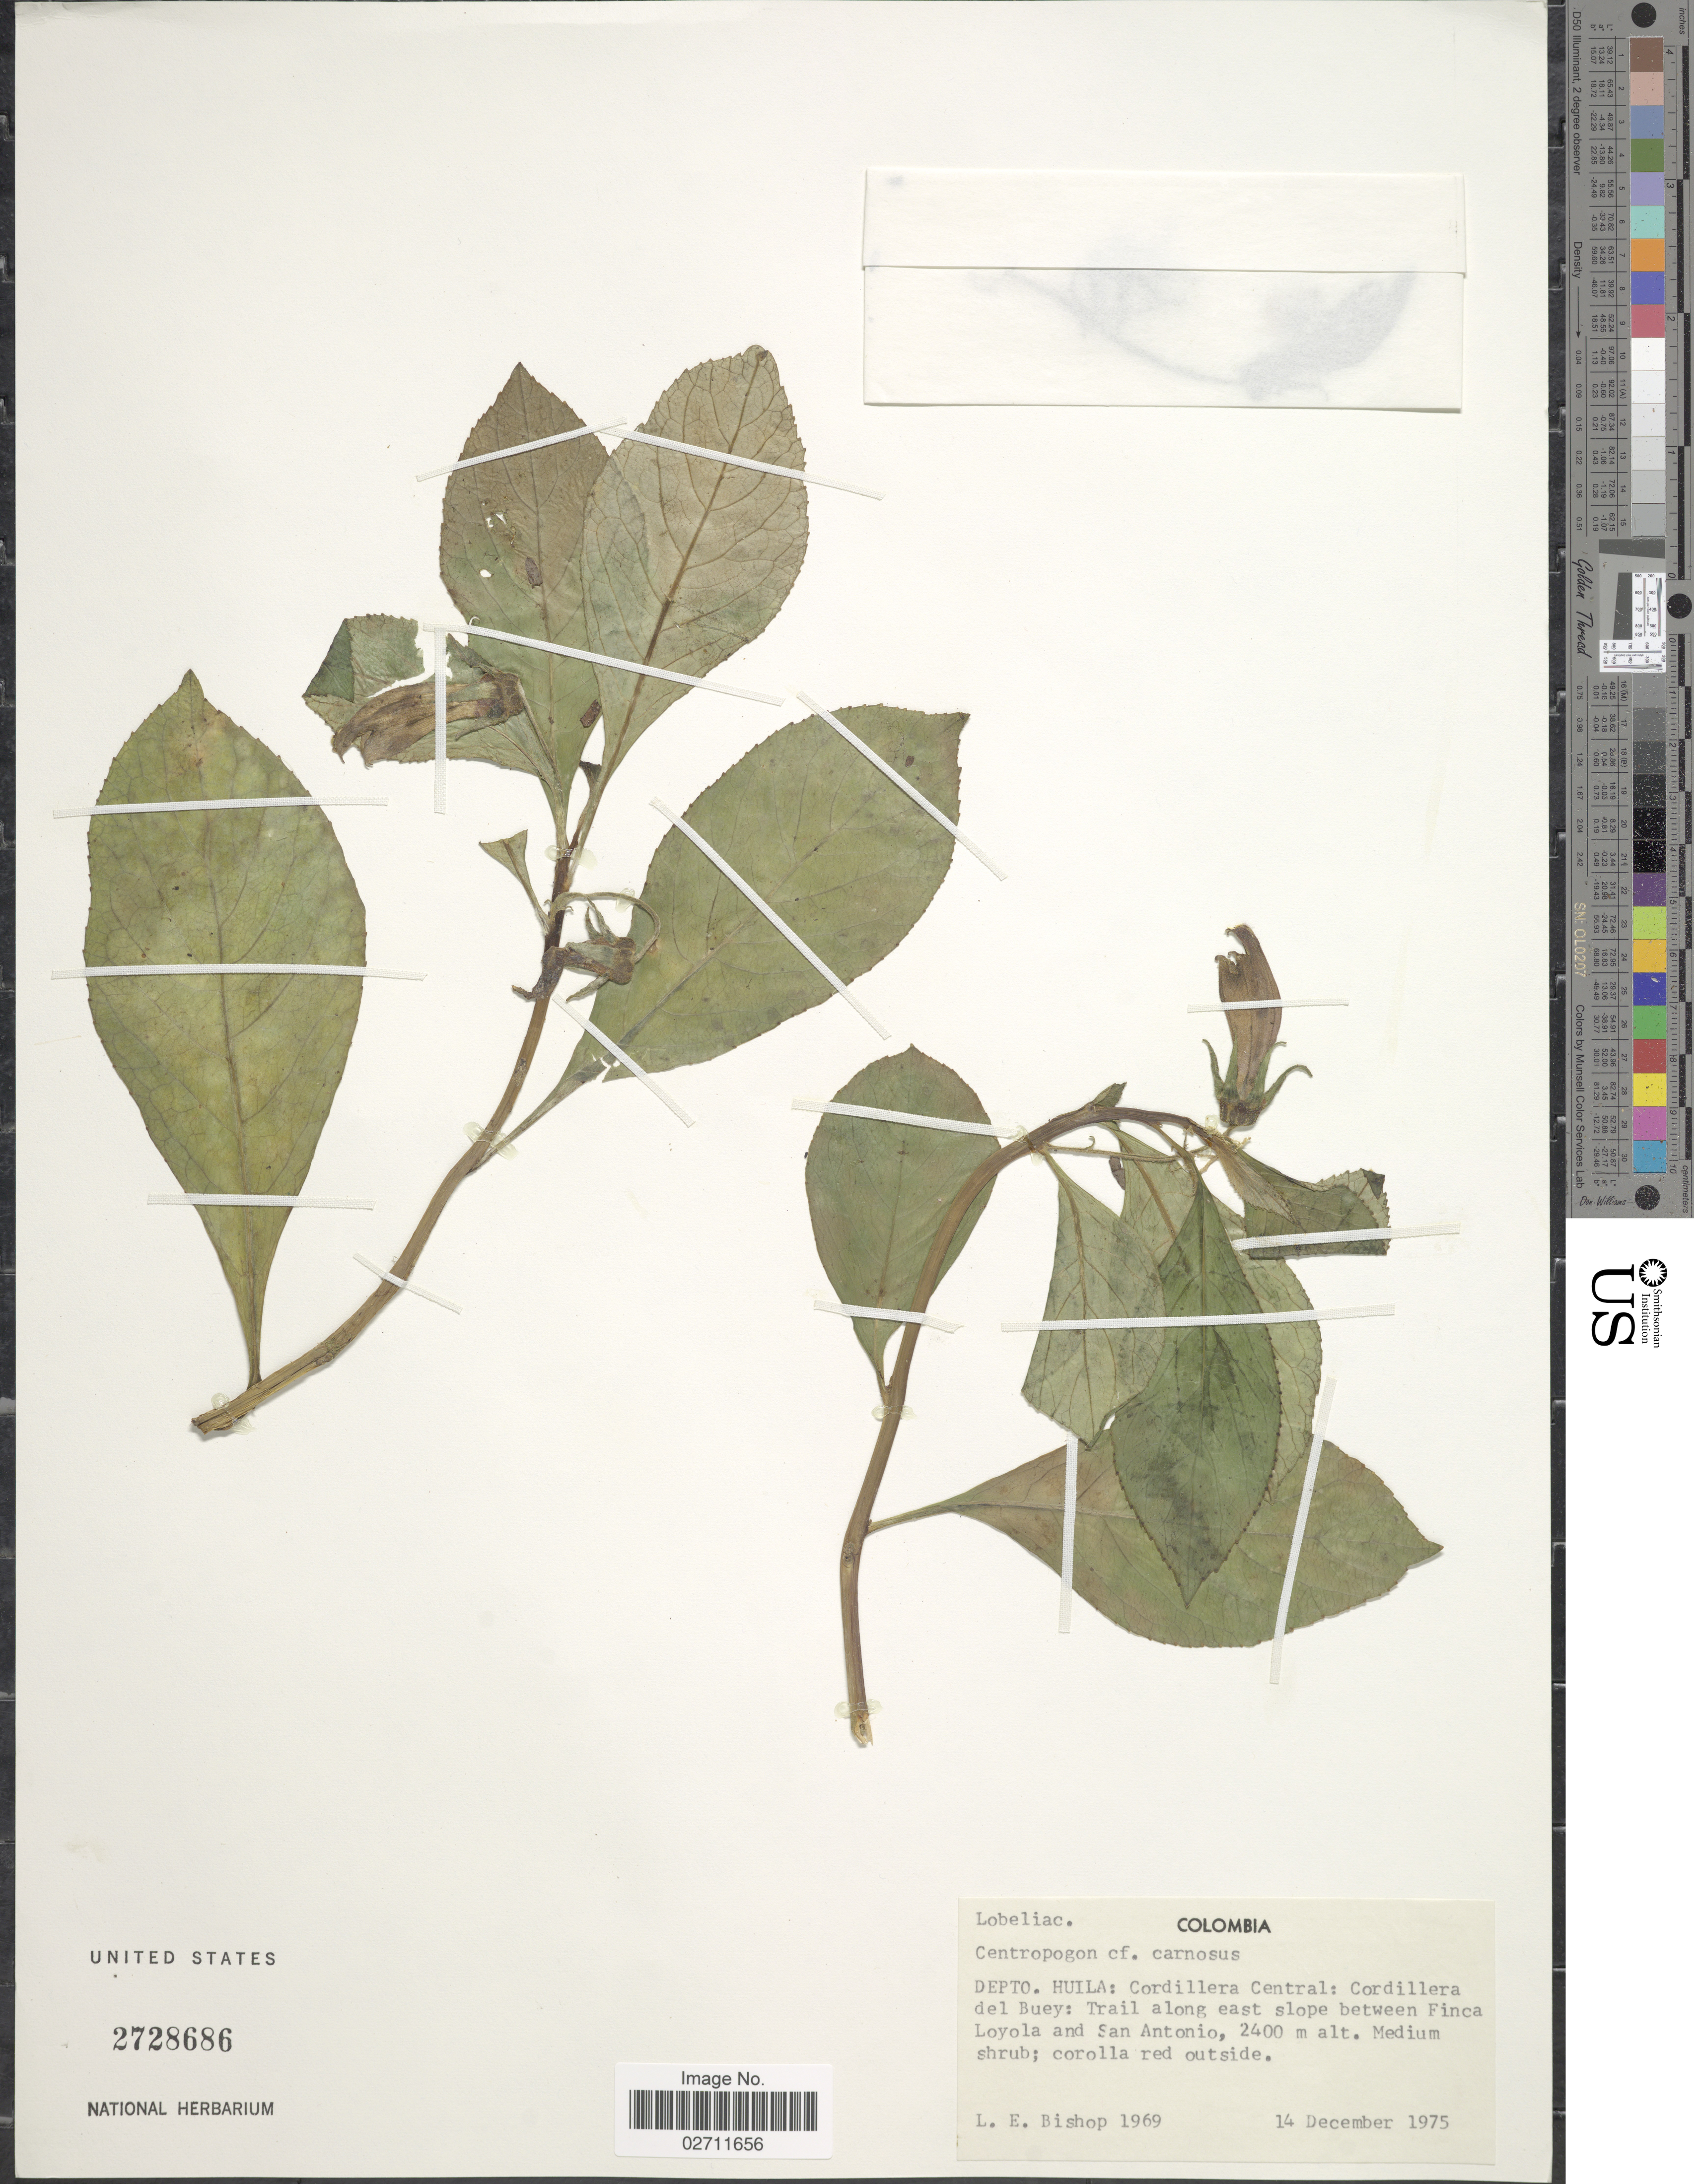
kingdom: Plantae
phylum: Tracheophyta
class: Magnoliopsida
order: Asterales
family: Campanulaceae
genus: Centropogon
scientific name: Centropogon carnosus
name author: Zahlbr.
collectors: L. E. Bishop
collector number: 1969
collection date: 1975-12-14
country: Colombia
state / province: Huila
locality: Cordillera Central: Cordilelra del Buey: Trail along east slope between Finca Loyola and San Antonio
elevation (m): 2400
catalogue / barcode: US 2728686